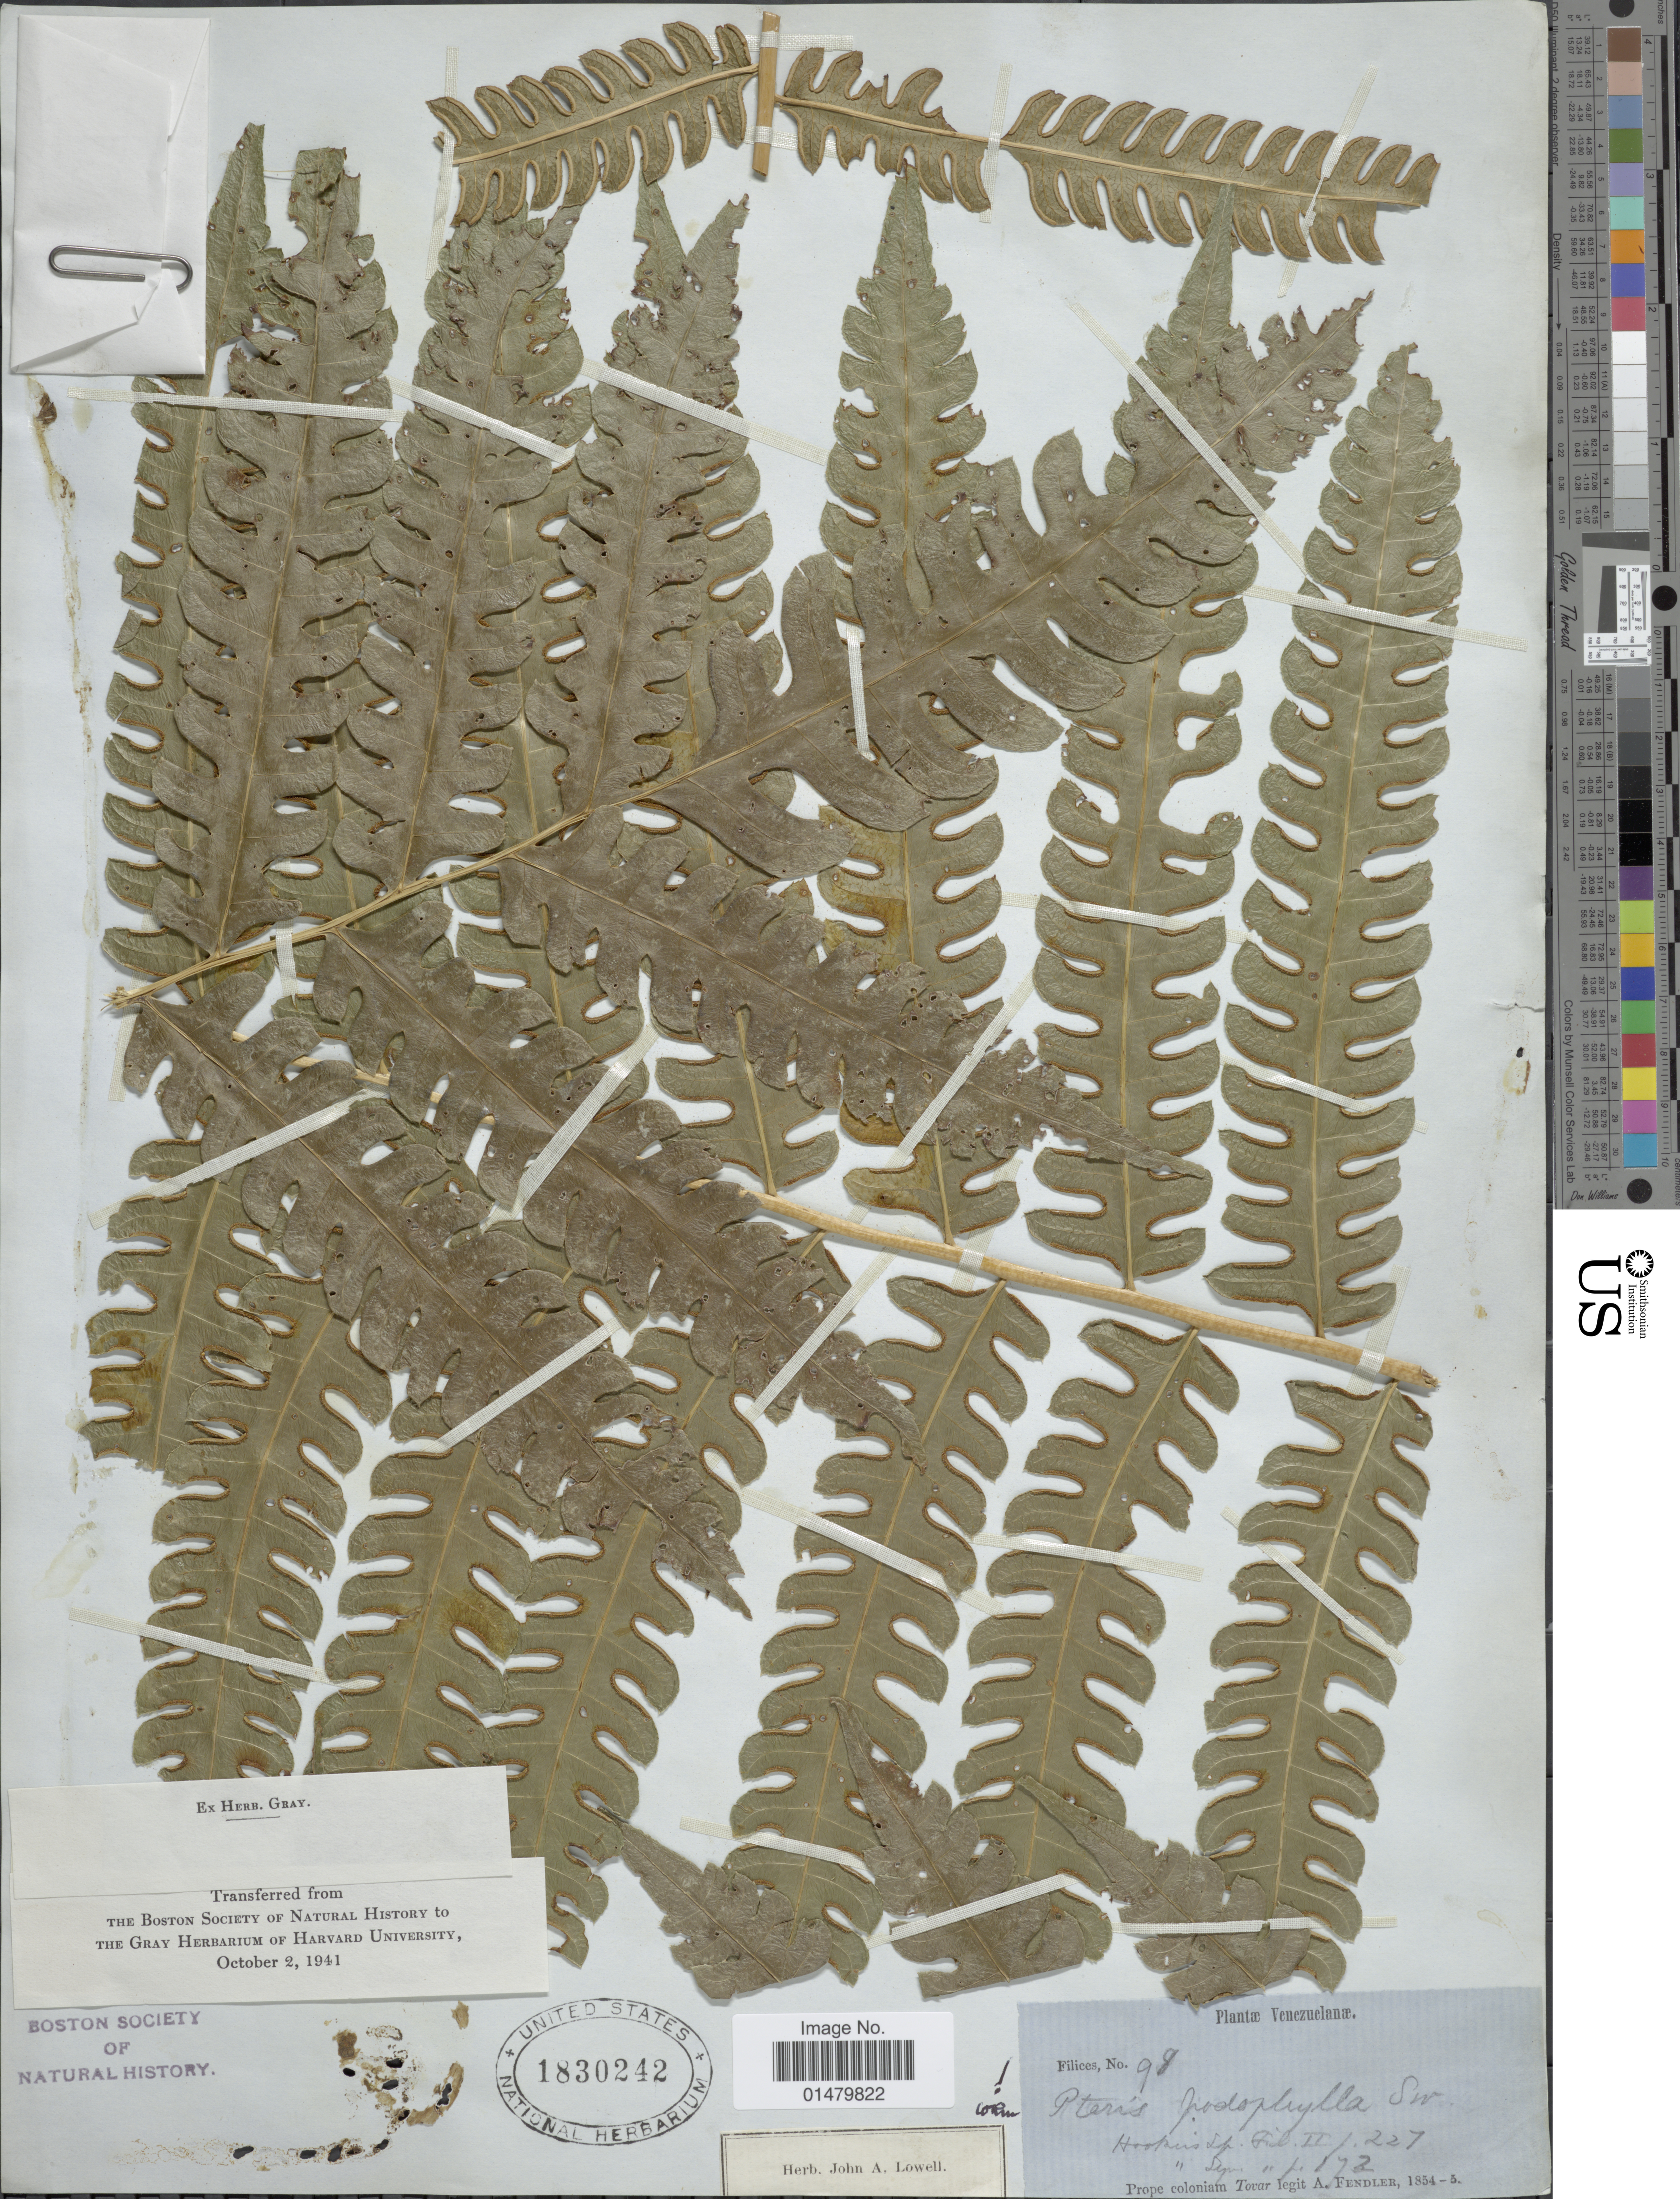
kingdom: Plantae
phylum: Tracheophyta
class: Polypodiopsida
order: Polypodiales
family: Pteridaceae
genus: Pteris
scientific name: Pteris podophylla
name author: Sw.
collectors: A. Fendler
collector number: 98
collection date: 1854/1855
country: Venezuela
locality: Prope coloniam Tovar. Plantae Venezuelanae.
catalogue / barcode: US 1830242